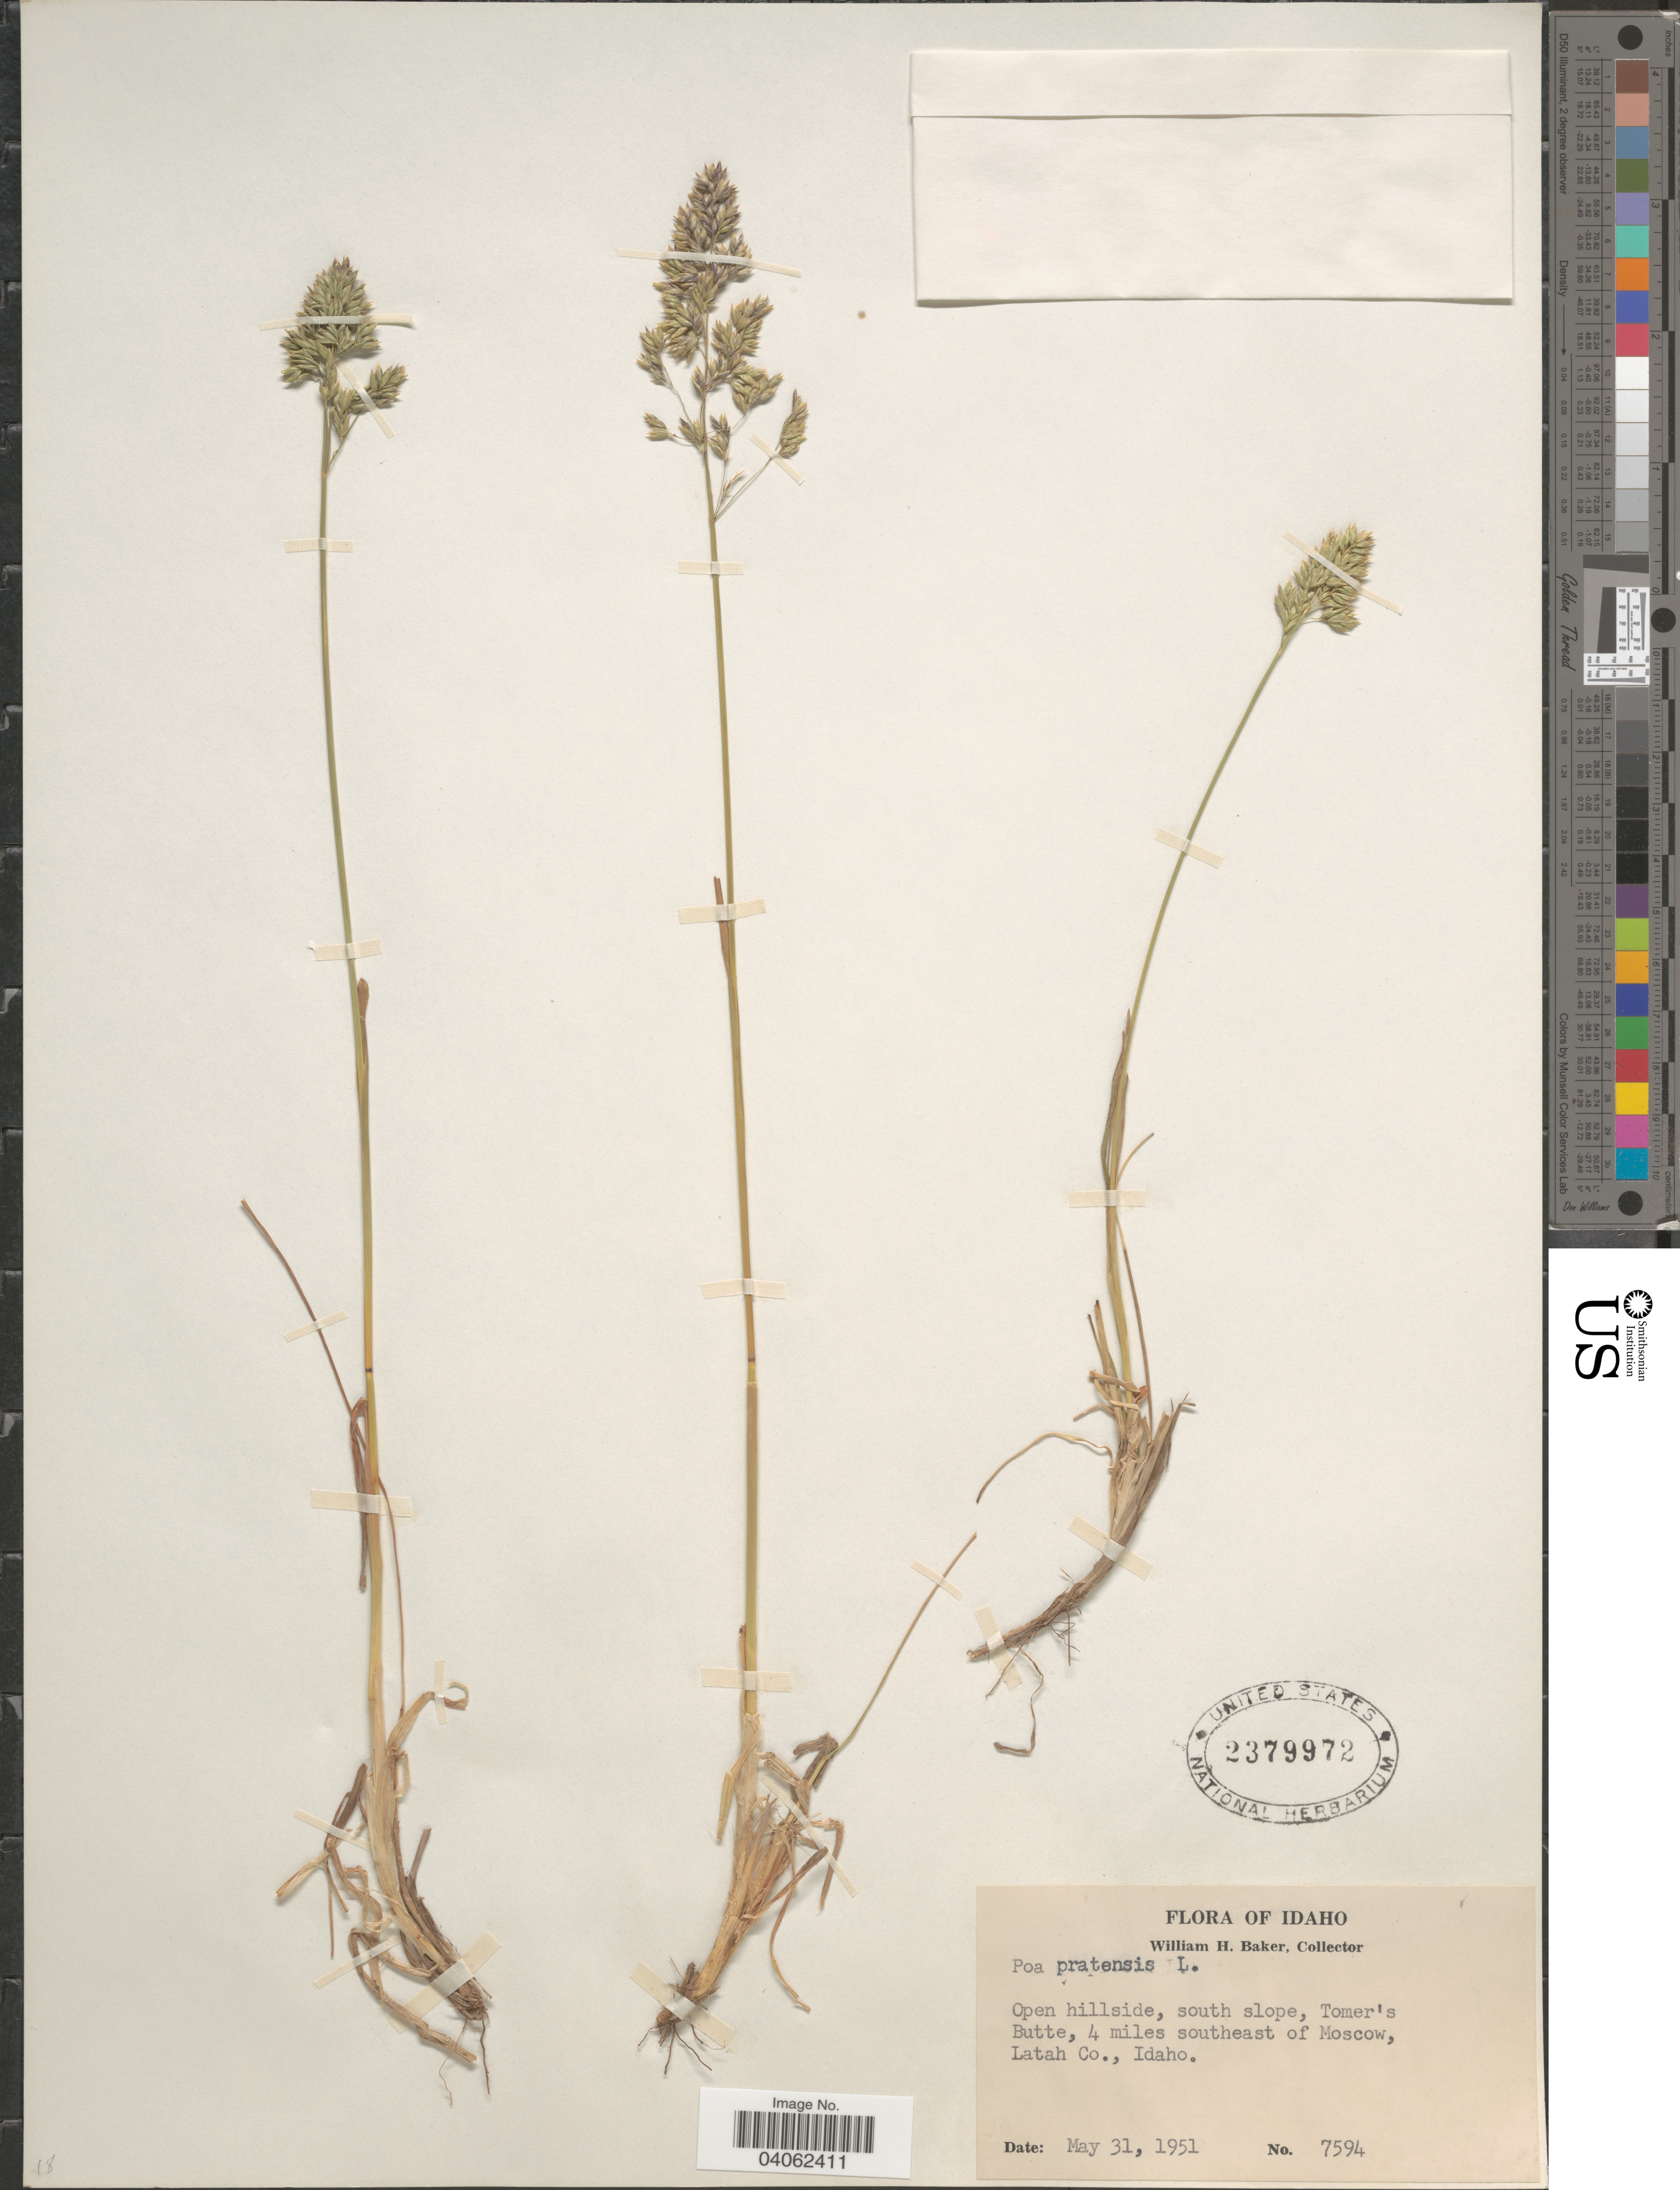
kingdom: Plantae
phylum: Tracheophyta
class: Liliopsida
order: Poales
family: Poaceae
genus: Poa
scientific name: Poa pratensis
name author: L.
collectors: W. H. Baker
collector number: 7594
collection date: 1951-05-31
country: United States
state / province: Idaho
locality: Open hillside, south slope, Tomer's Butte, 4 miles southeast of Moscow, Latah Co.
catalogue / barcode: US 2379972